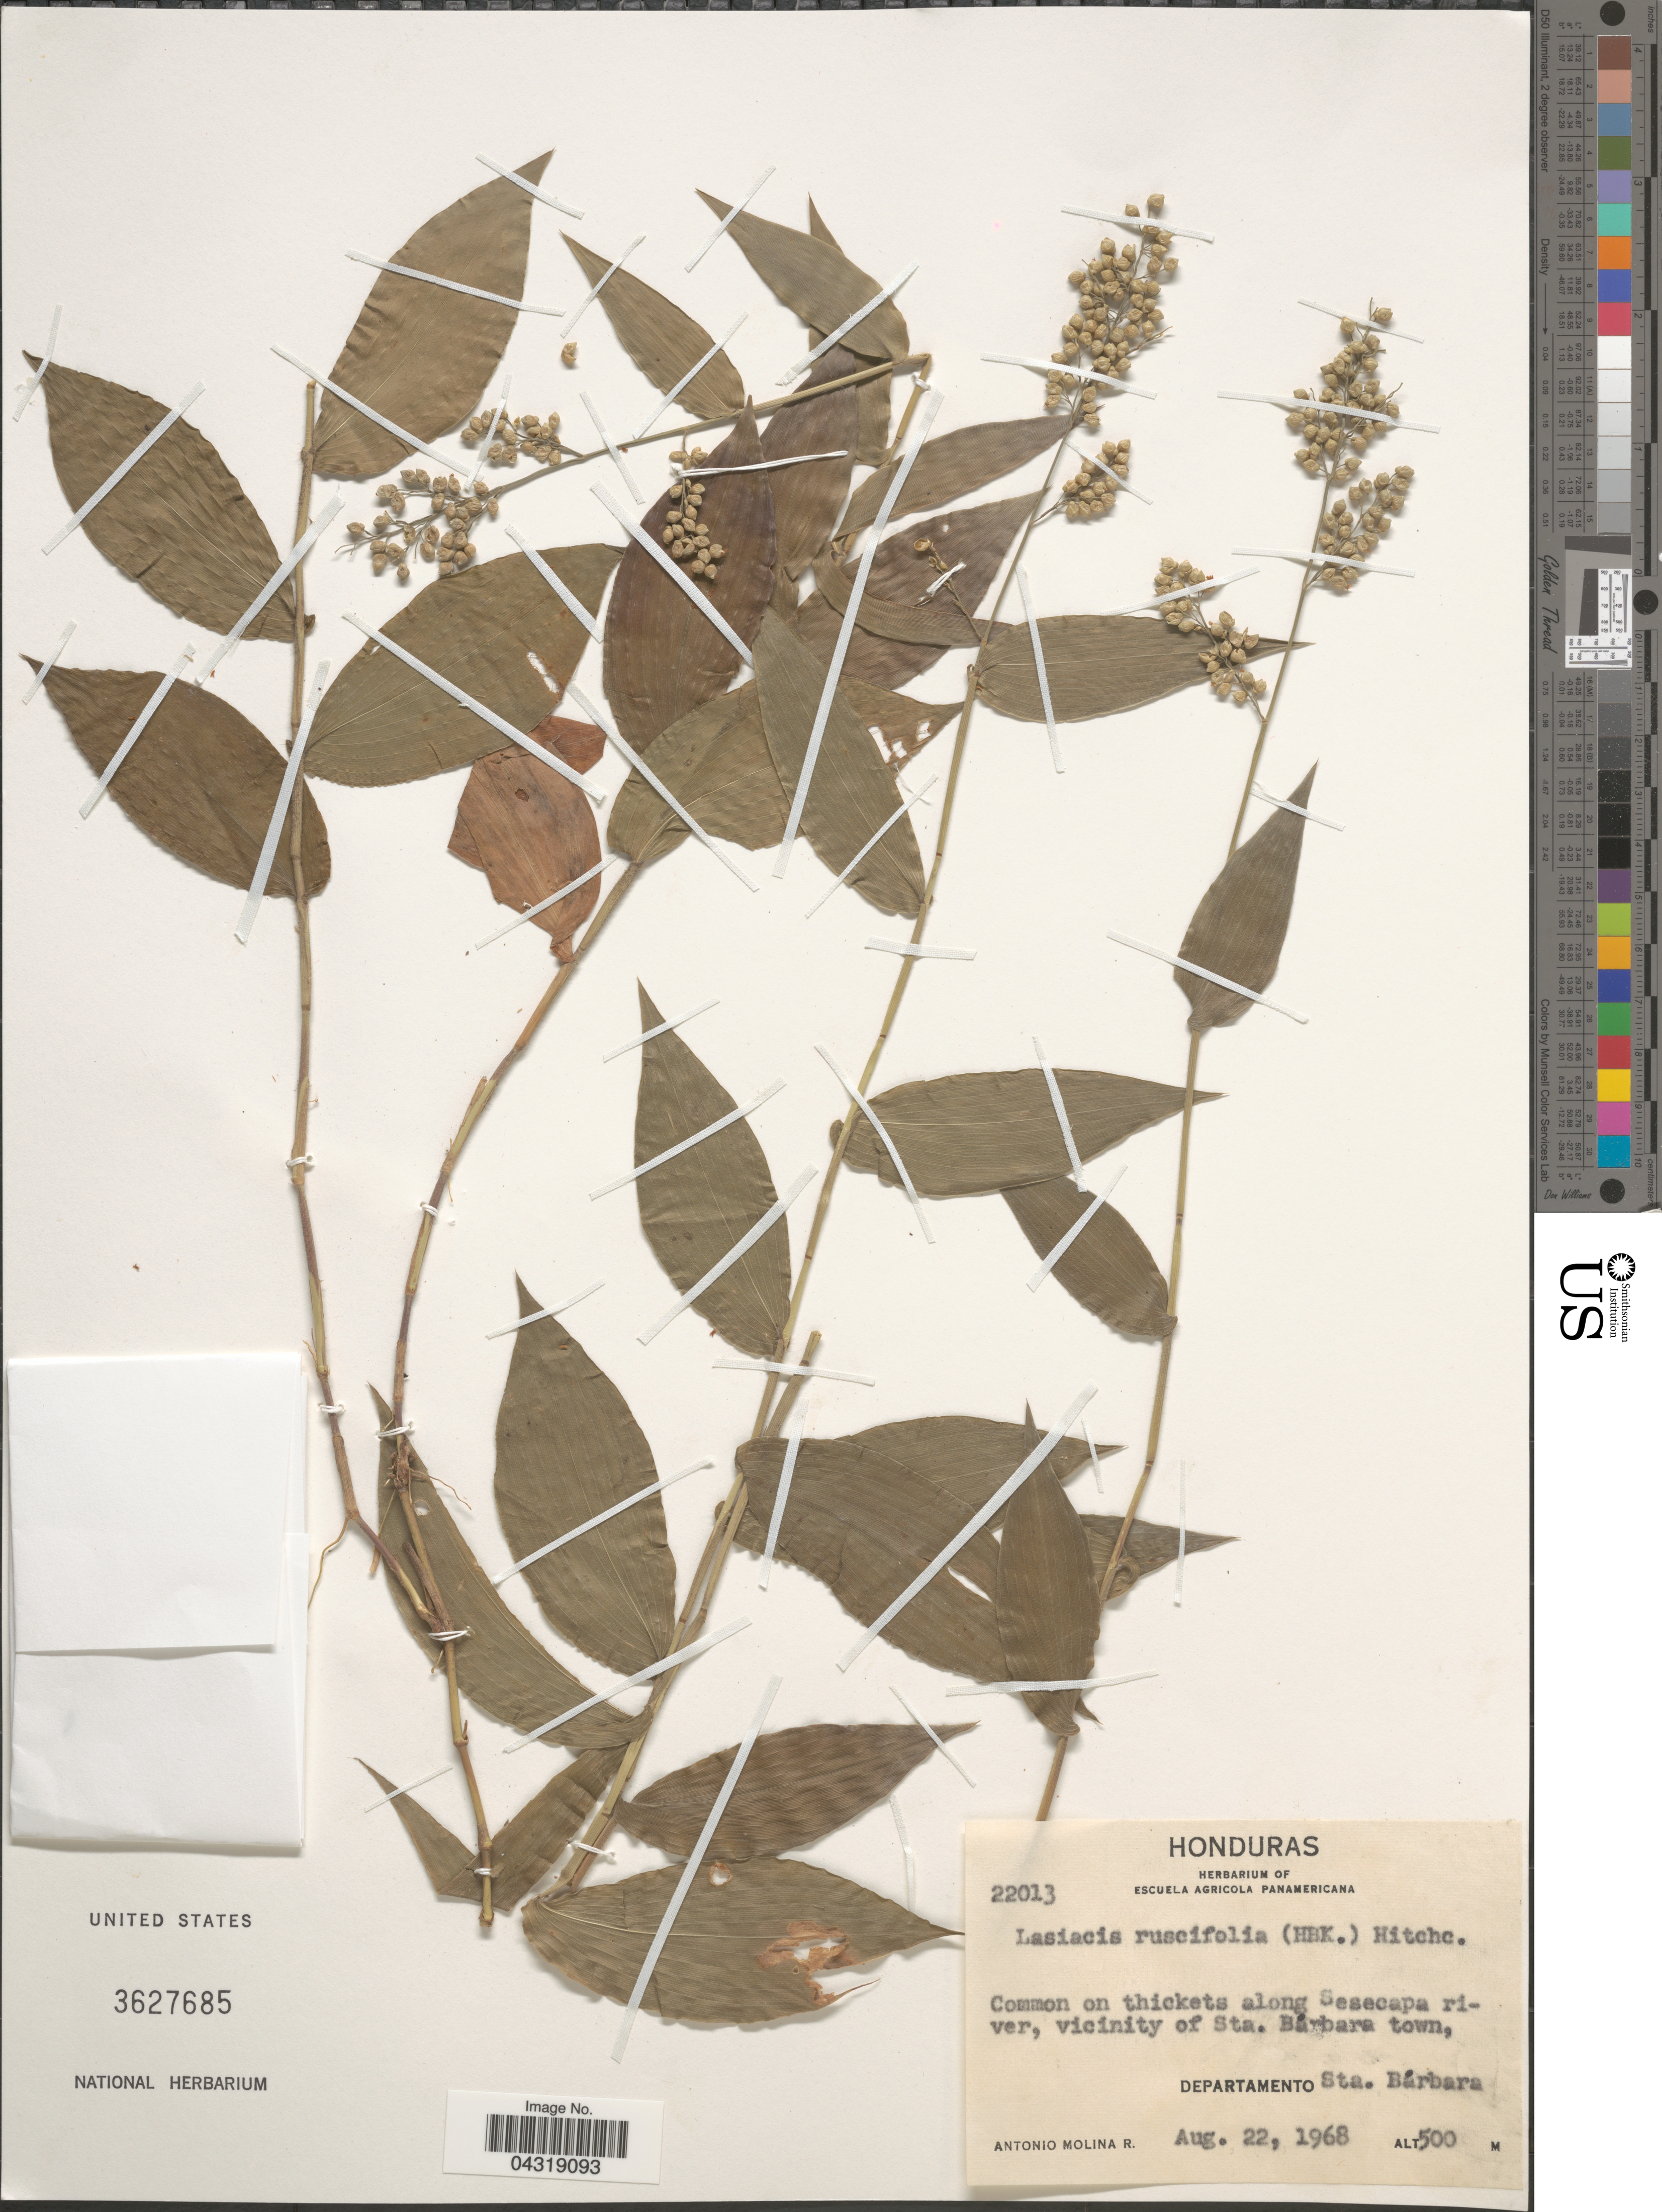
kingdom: Plantae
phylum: Tracheophyta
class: Liliopsida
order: Poales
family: Poaceae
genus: Lasiacis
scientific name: Lasiacis ruscifolia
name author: (Kunth) Hitchc.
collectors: A. Molina R.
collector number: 22013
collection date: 1968-08-22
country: Honduras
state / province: Santa Barbara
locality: Along Sesecapa river, vicinity of Sta. Bárbara town, Departamento Sta. Bárbara.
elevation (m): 500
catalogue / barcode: US 3627685